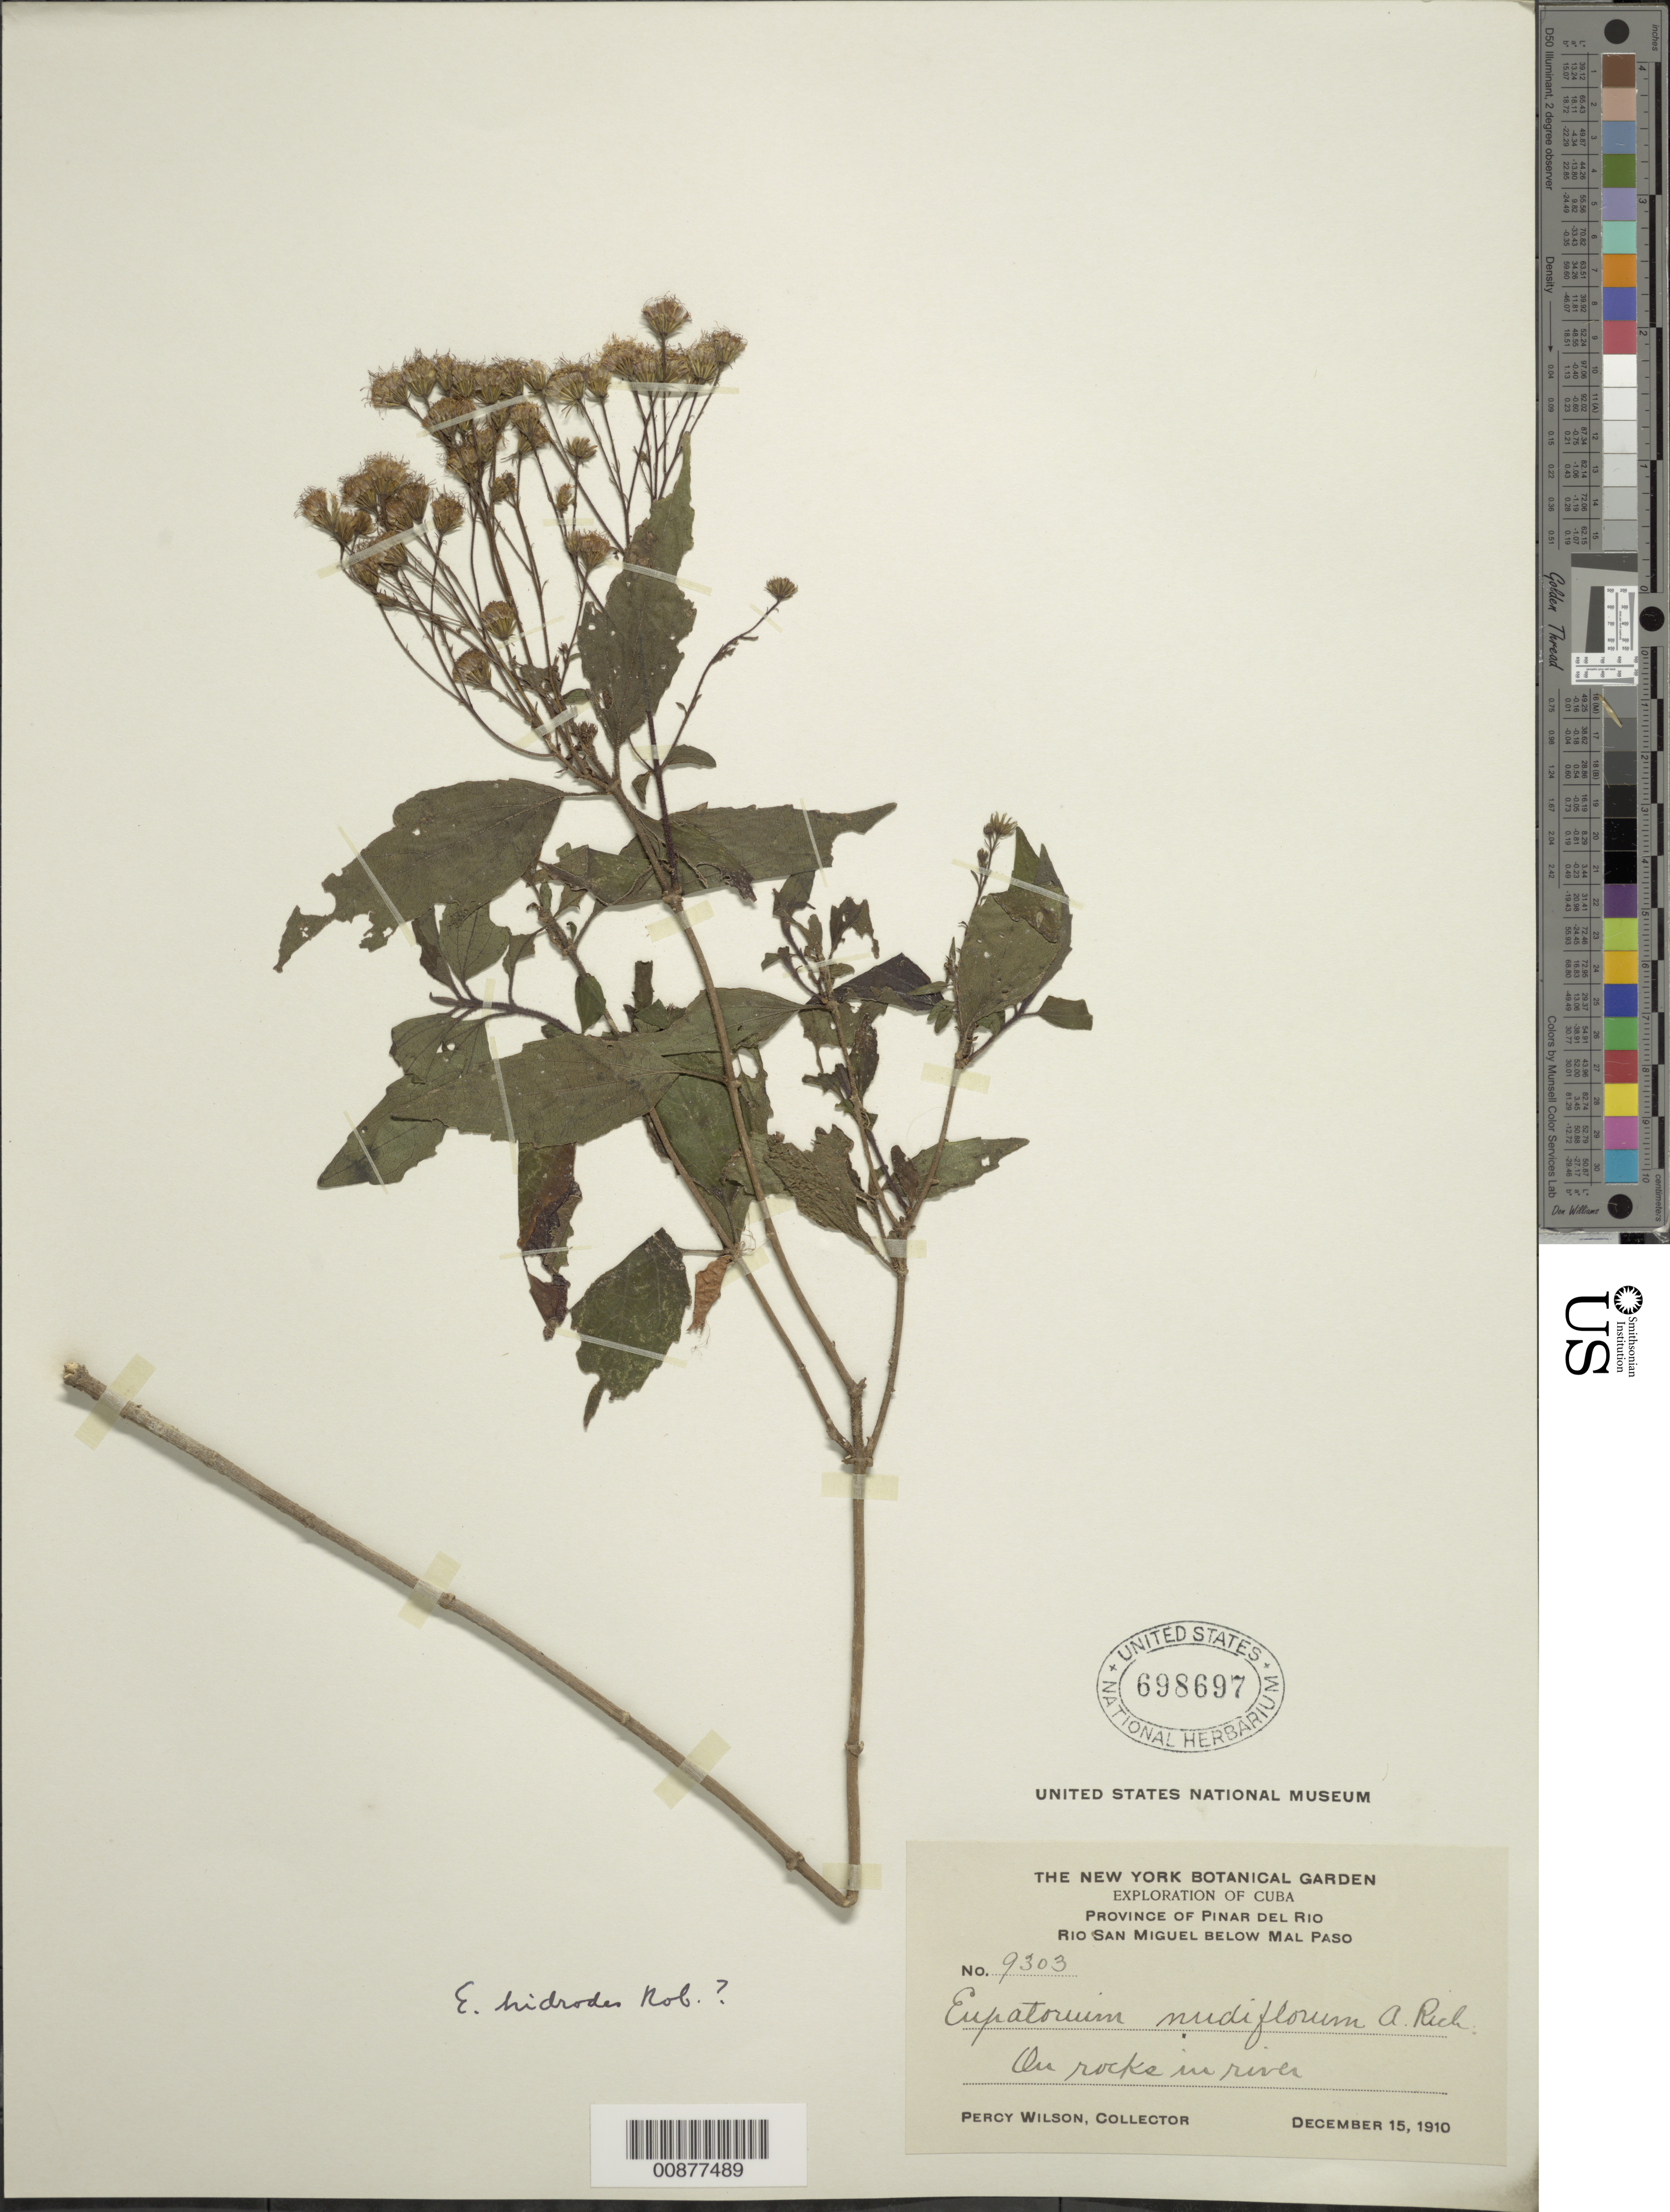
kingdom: Plantae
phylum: Tracheophyta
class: Magnoliopsida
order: Asterales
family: Asteraceae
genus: Koanophyllon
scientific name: Koanophyllon hidrodes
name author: (B.L. Rob.) R.M. King & H. Rob.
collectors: P. Wilson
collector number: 9303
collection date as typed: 15 Dec 1910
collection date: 1910-12-15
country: Cuba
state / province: Pinar del Río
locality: Rio San Miguel below Mal Paso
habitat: On rocks in river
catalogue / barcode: US 698697